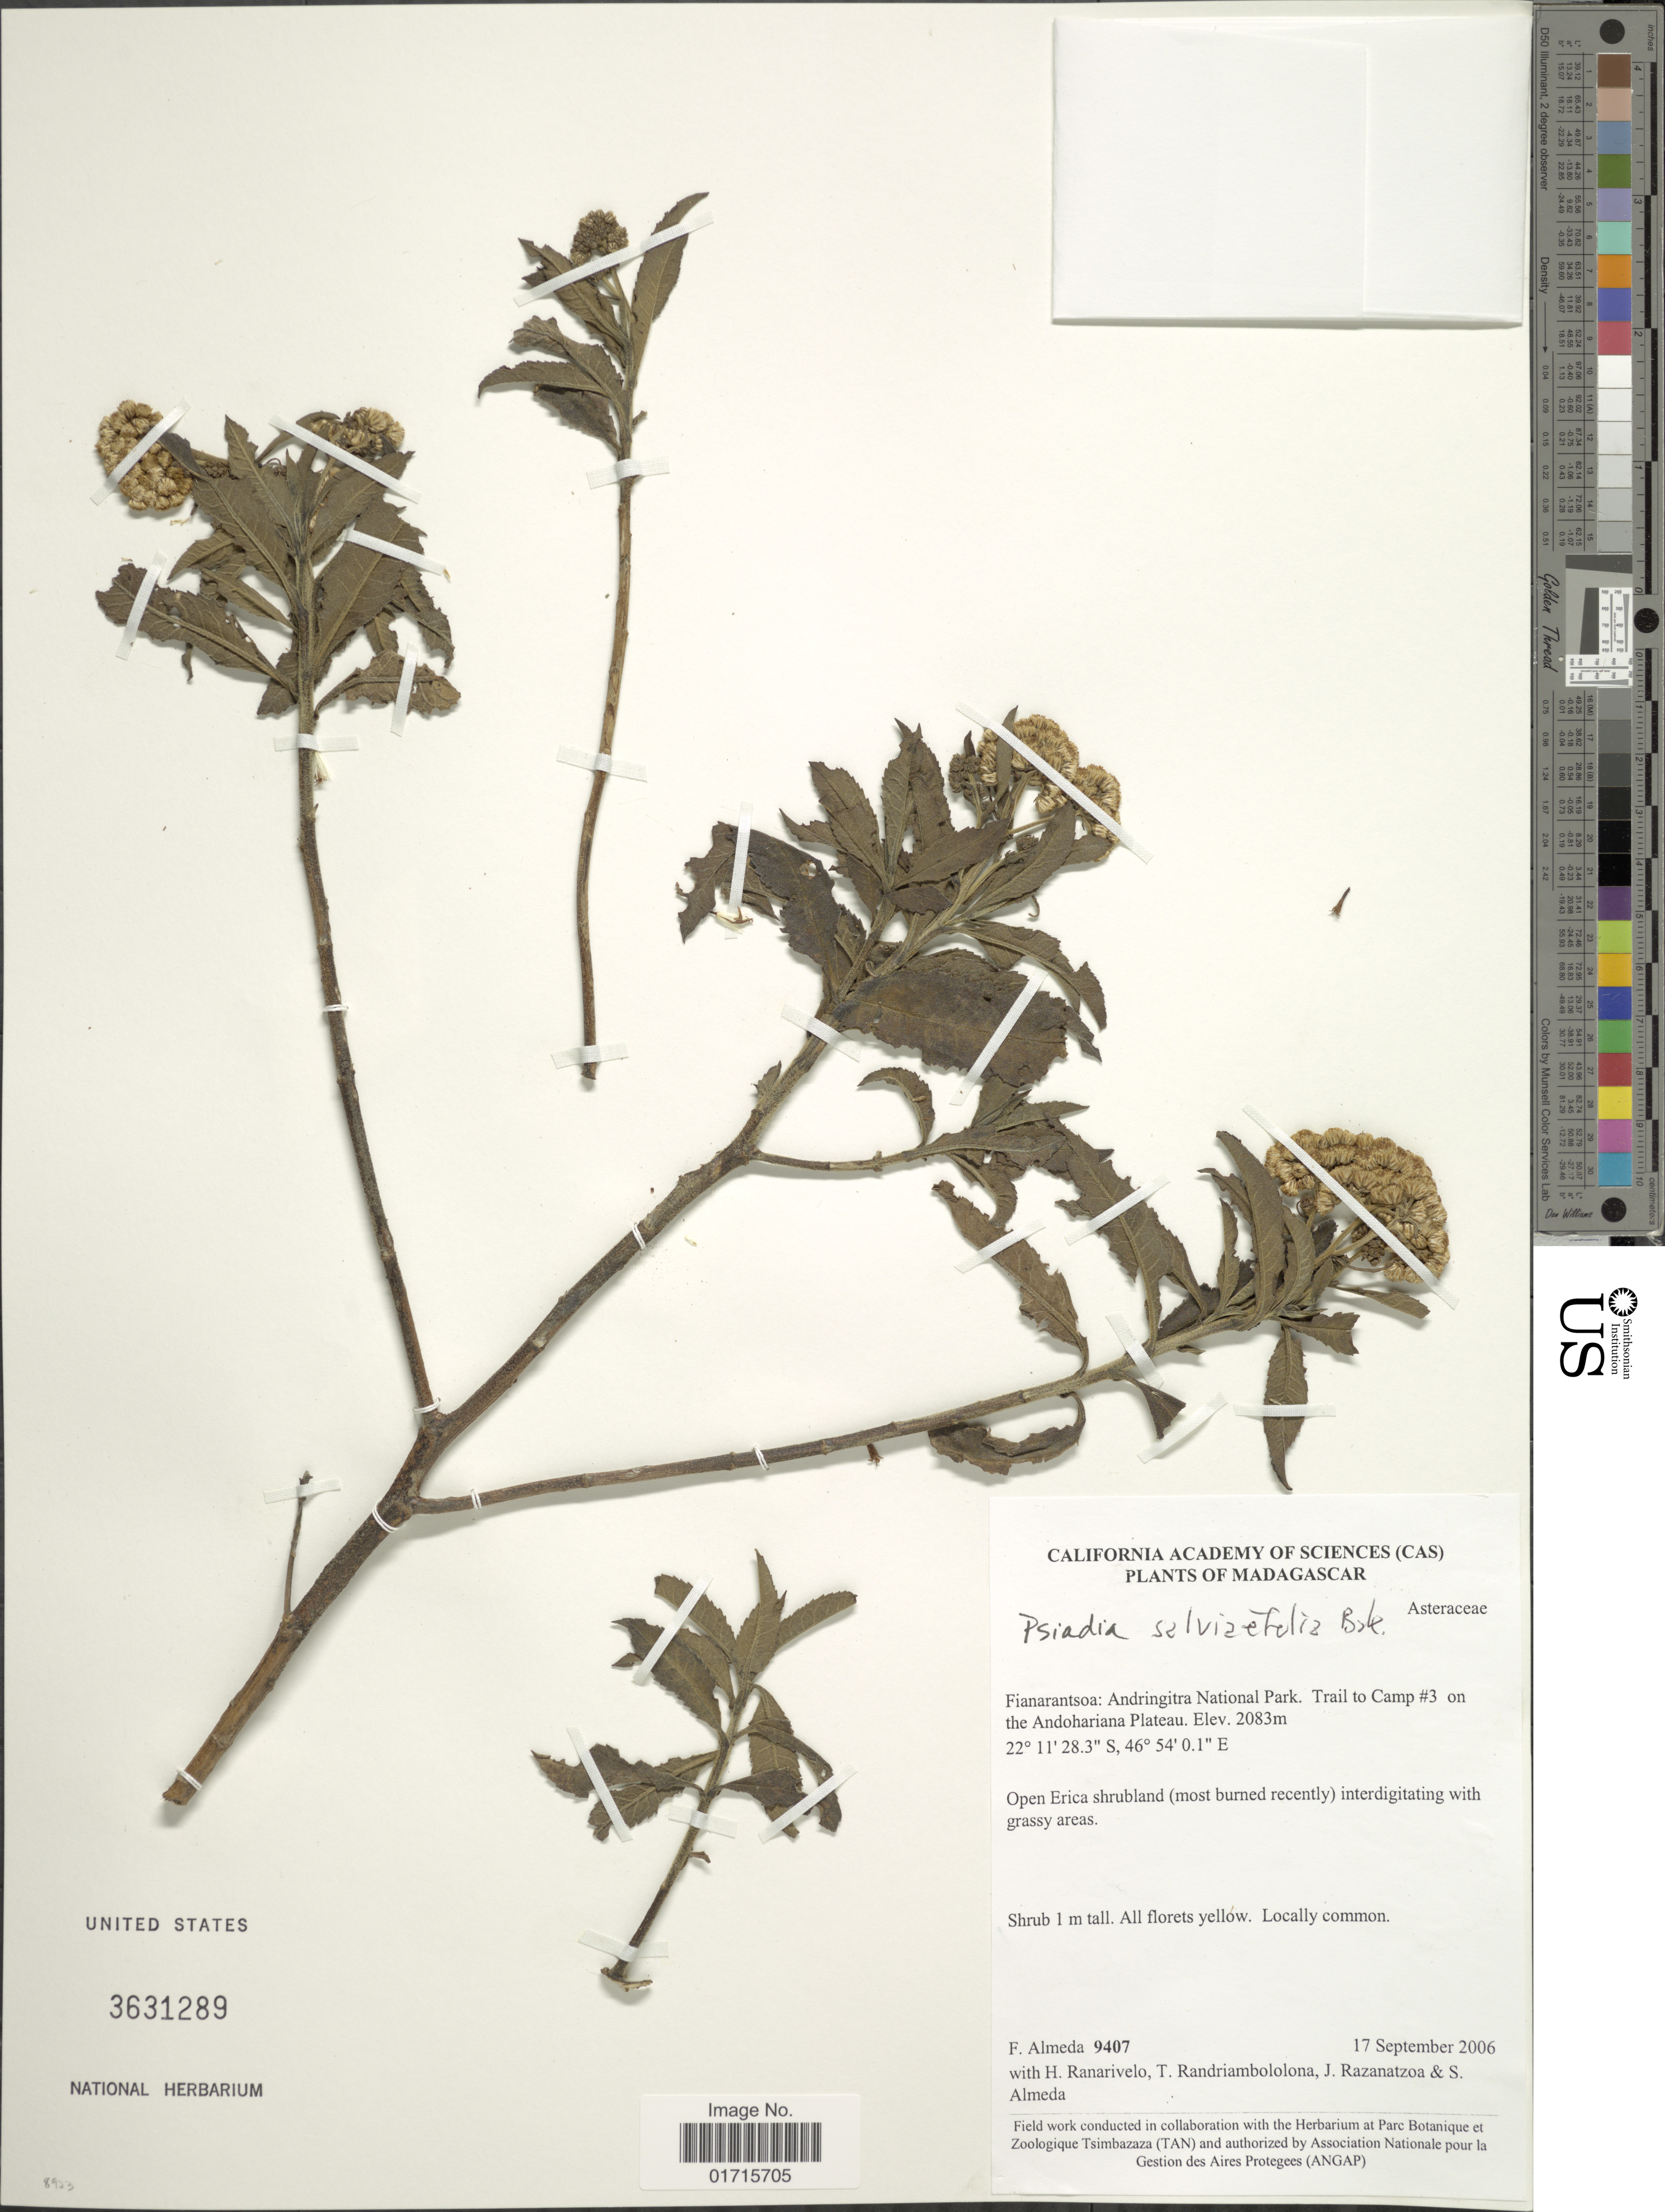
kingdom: Plantae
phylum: Tracheophyta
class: Magnoliopsida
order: Asterales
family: Asteraceae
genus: Psiadia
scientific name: Psiadia salviaefolia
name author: Baker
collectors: F. Almeda, H. Ranarivelo, M. Randriambololona, J. Razanatzoa & S. Almeda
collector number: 9407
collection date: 2006-09-17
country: Madagascar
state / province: Haute Matsiatra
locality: Fianarantsoa: Andringitra National Park. Trail to Camp #3 on the Andohariana Plateau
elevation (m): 2083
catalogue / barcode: US 3631289